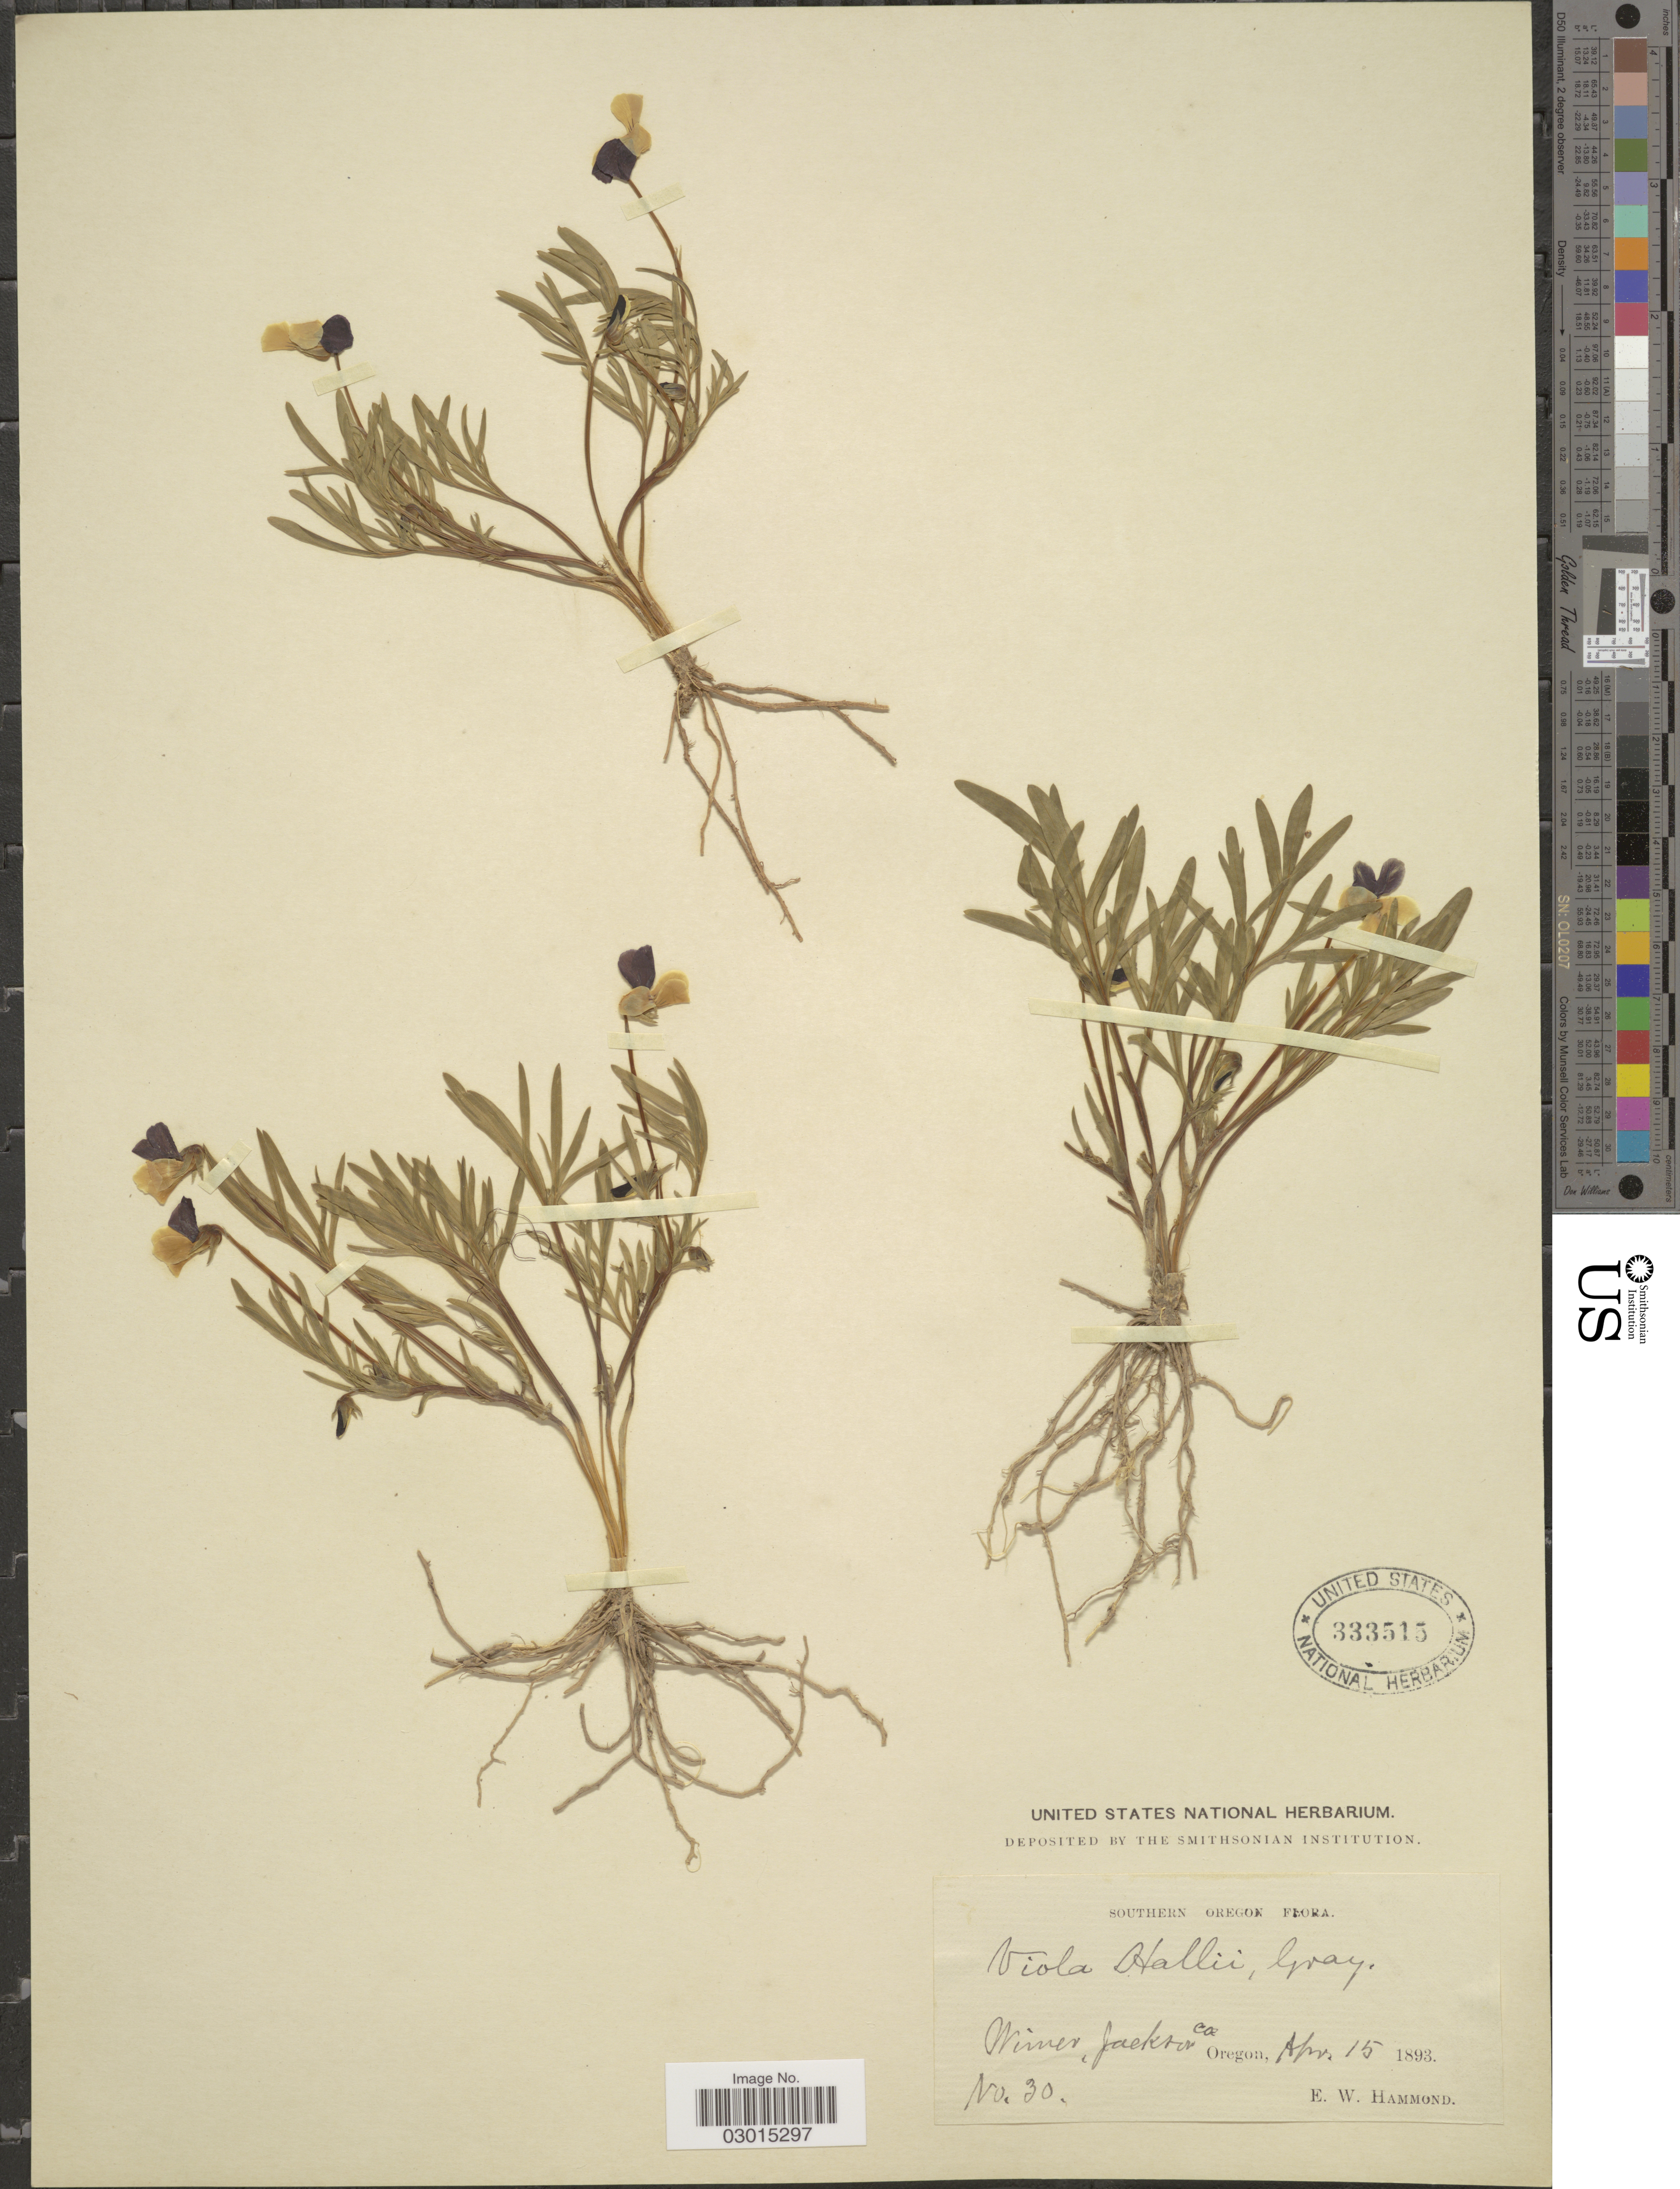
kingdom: Plantae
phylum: Tracheophyta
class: Magnoliopsida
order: Malpighiales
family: Violaceae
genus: Viola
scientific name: Viola hallii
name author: A. Gray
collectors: E. Hammond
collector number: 30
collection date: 1893-04-15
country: United States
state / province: Oregon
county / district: Jackson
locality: Southern Oregon. Wimer, Jackson Co.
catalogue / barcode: US 333515